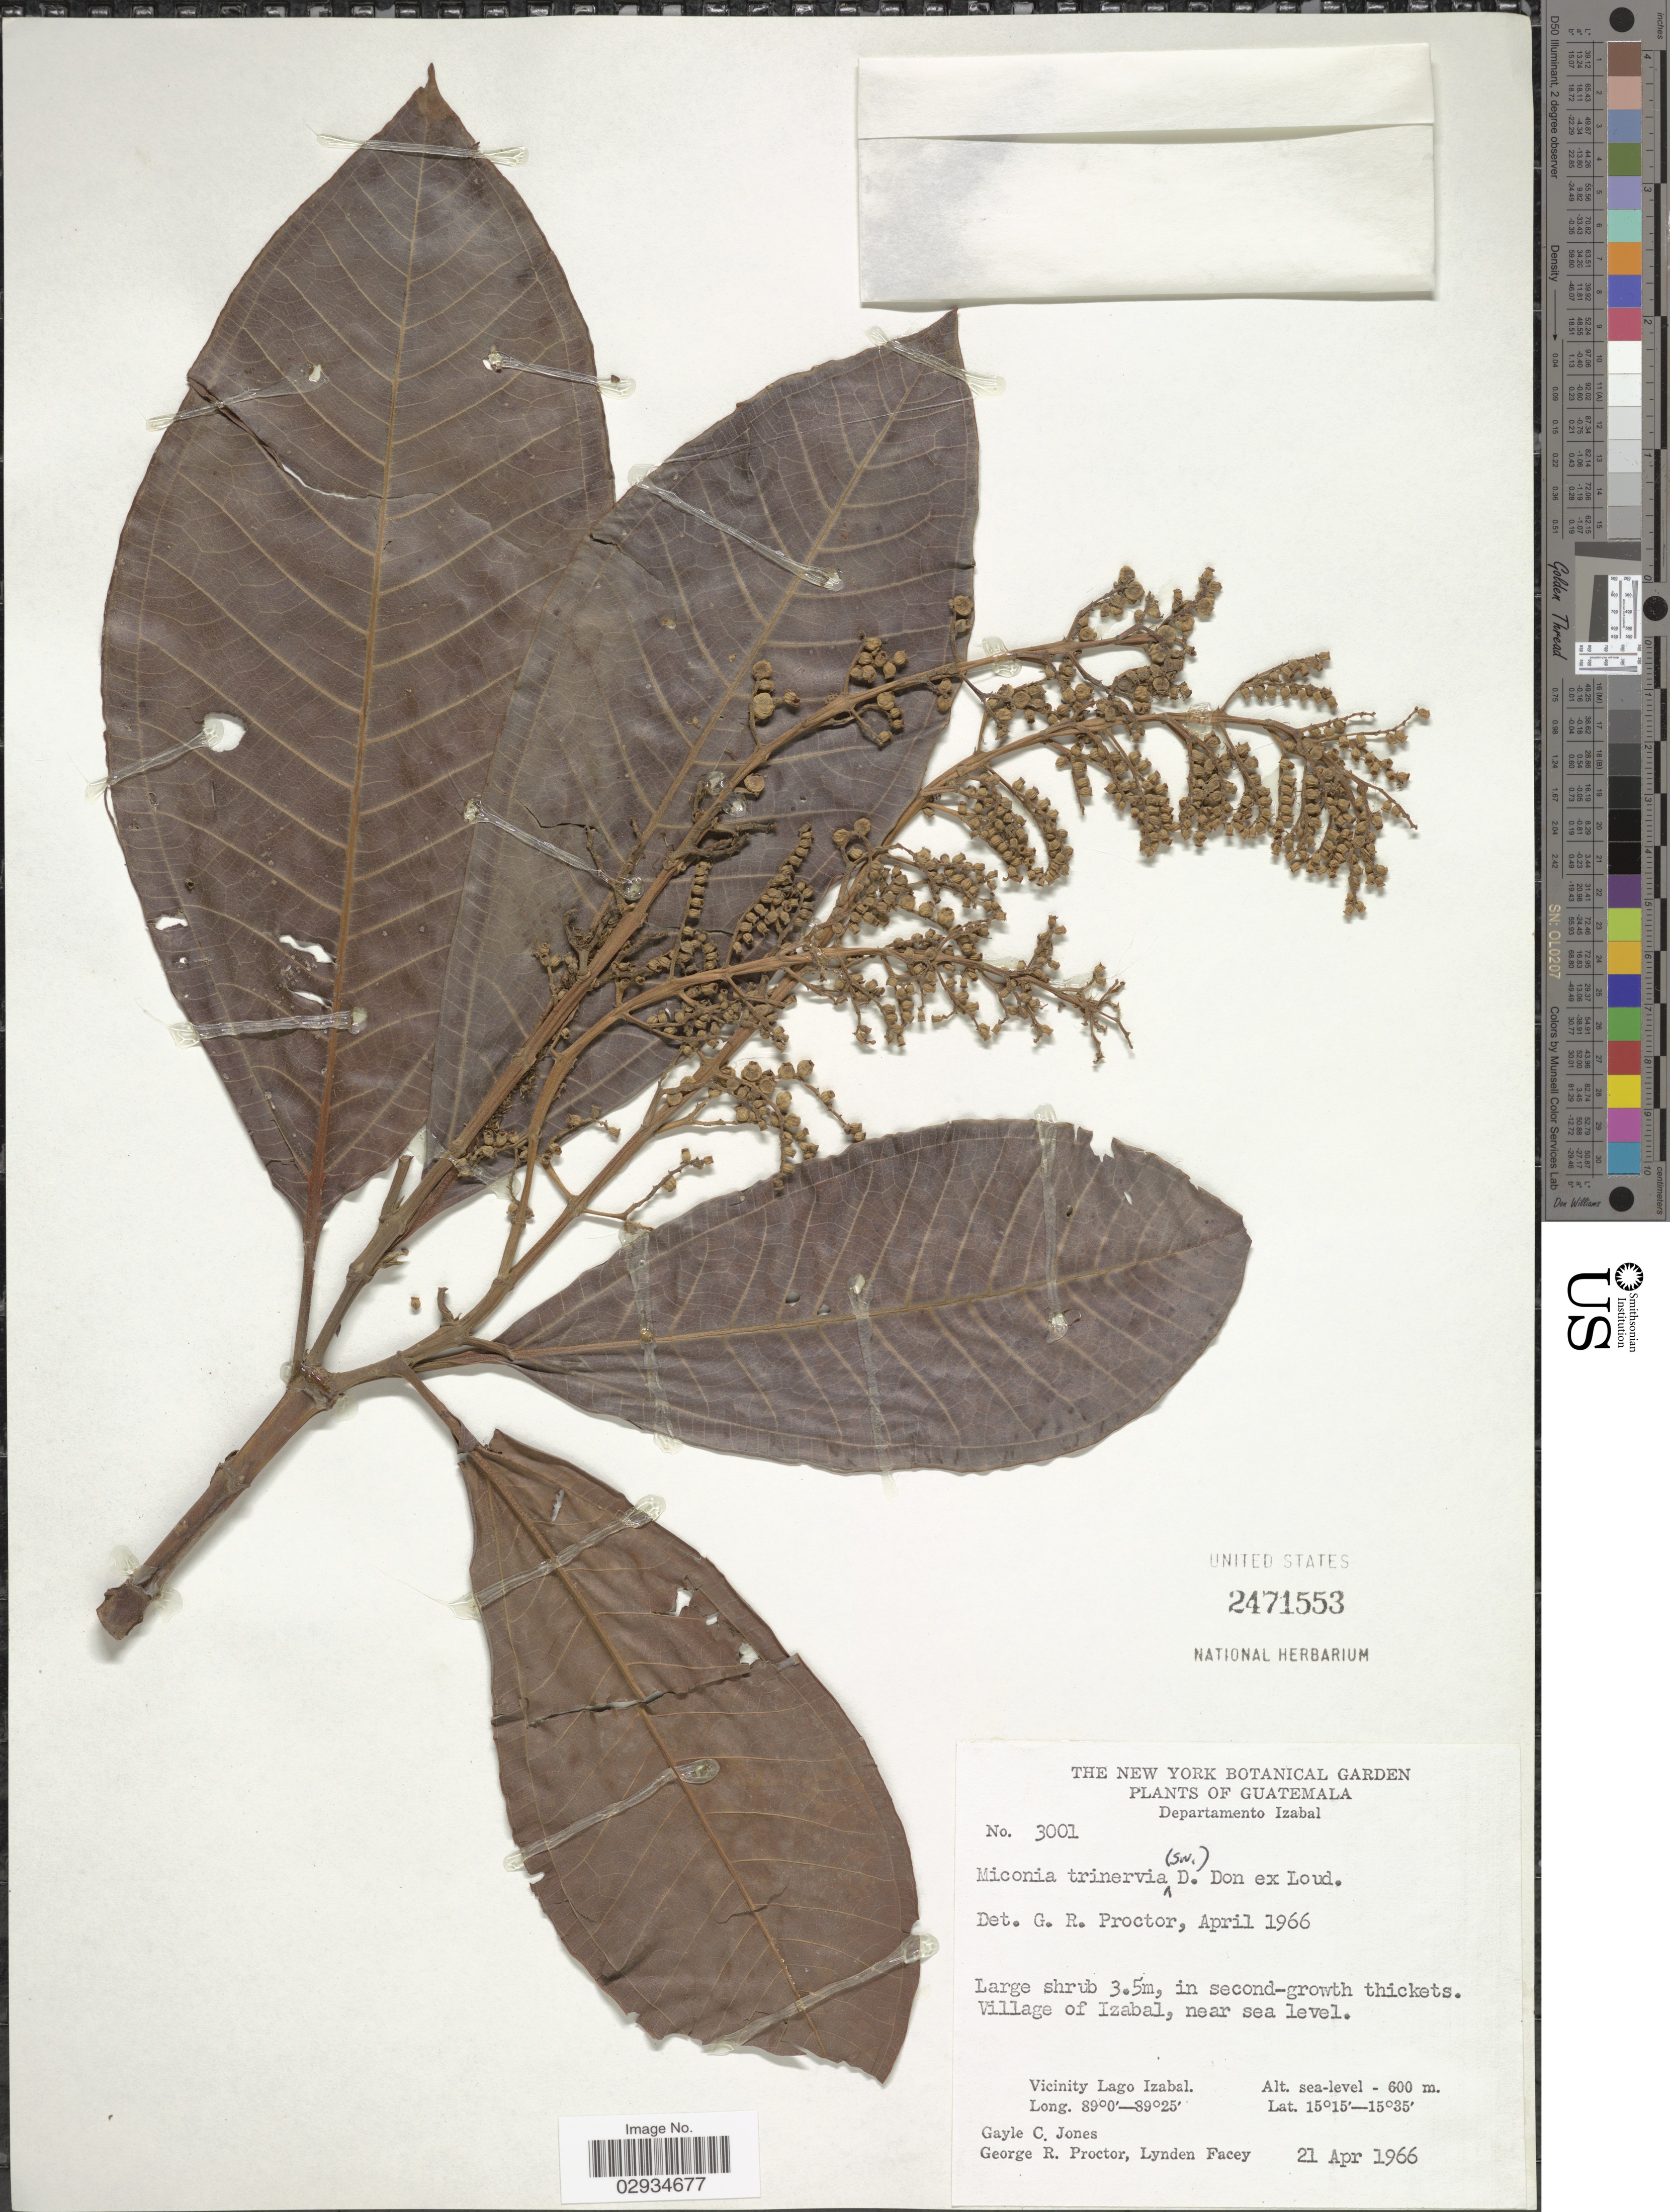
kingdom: Plantae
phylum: Tracheophyta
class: Magnoliopsida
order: Myrtales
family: Melastomataceae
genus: Miconia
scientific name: Miconia trinervia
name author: (Sw.) D. Don ex Loudon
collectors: G. C. Jones, G. R. Proctor & L. Facey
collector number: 3001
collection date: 1966-04-21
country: Guatemala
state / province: Izabal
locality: Departamento Izabal. Village of Izabal. Vicinity of Lago Izabal.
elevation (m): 0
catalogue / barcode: US 2471553